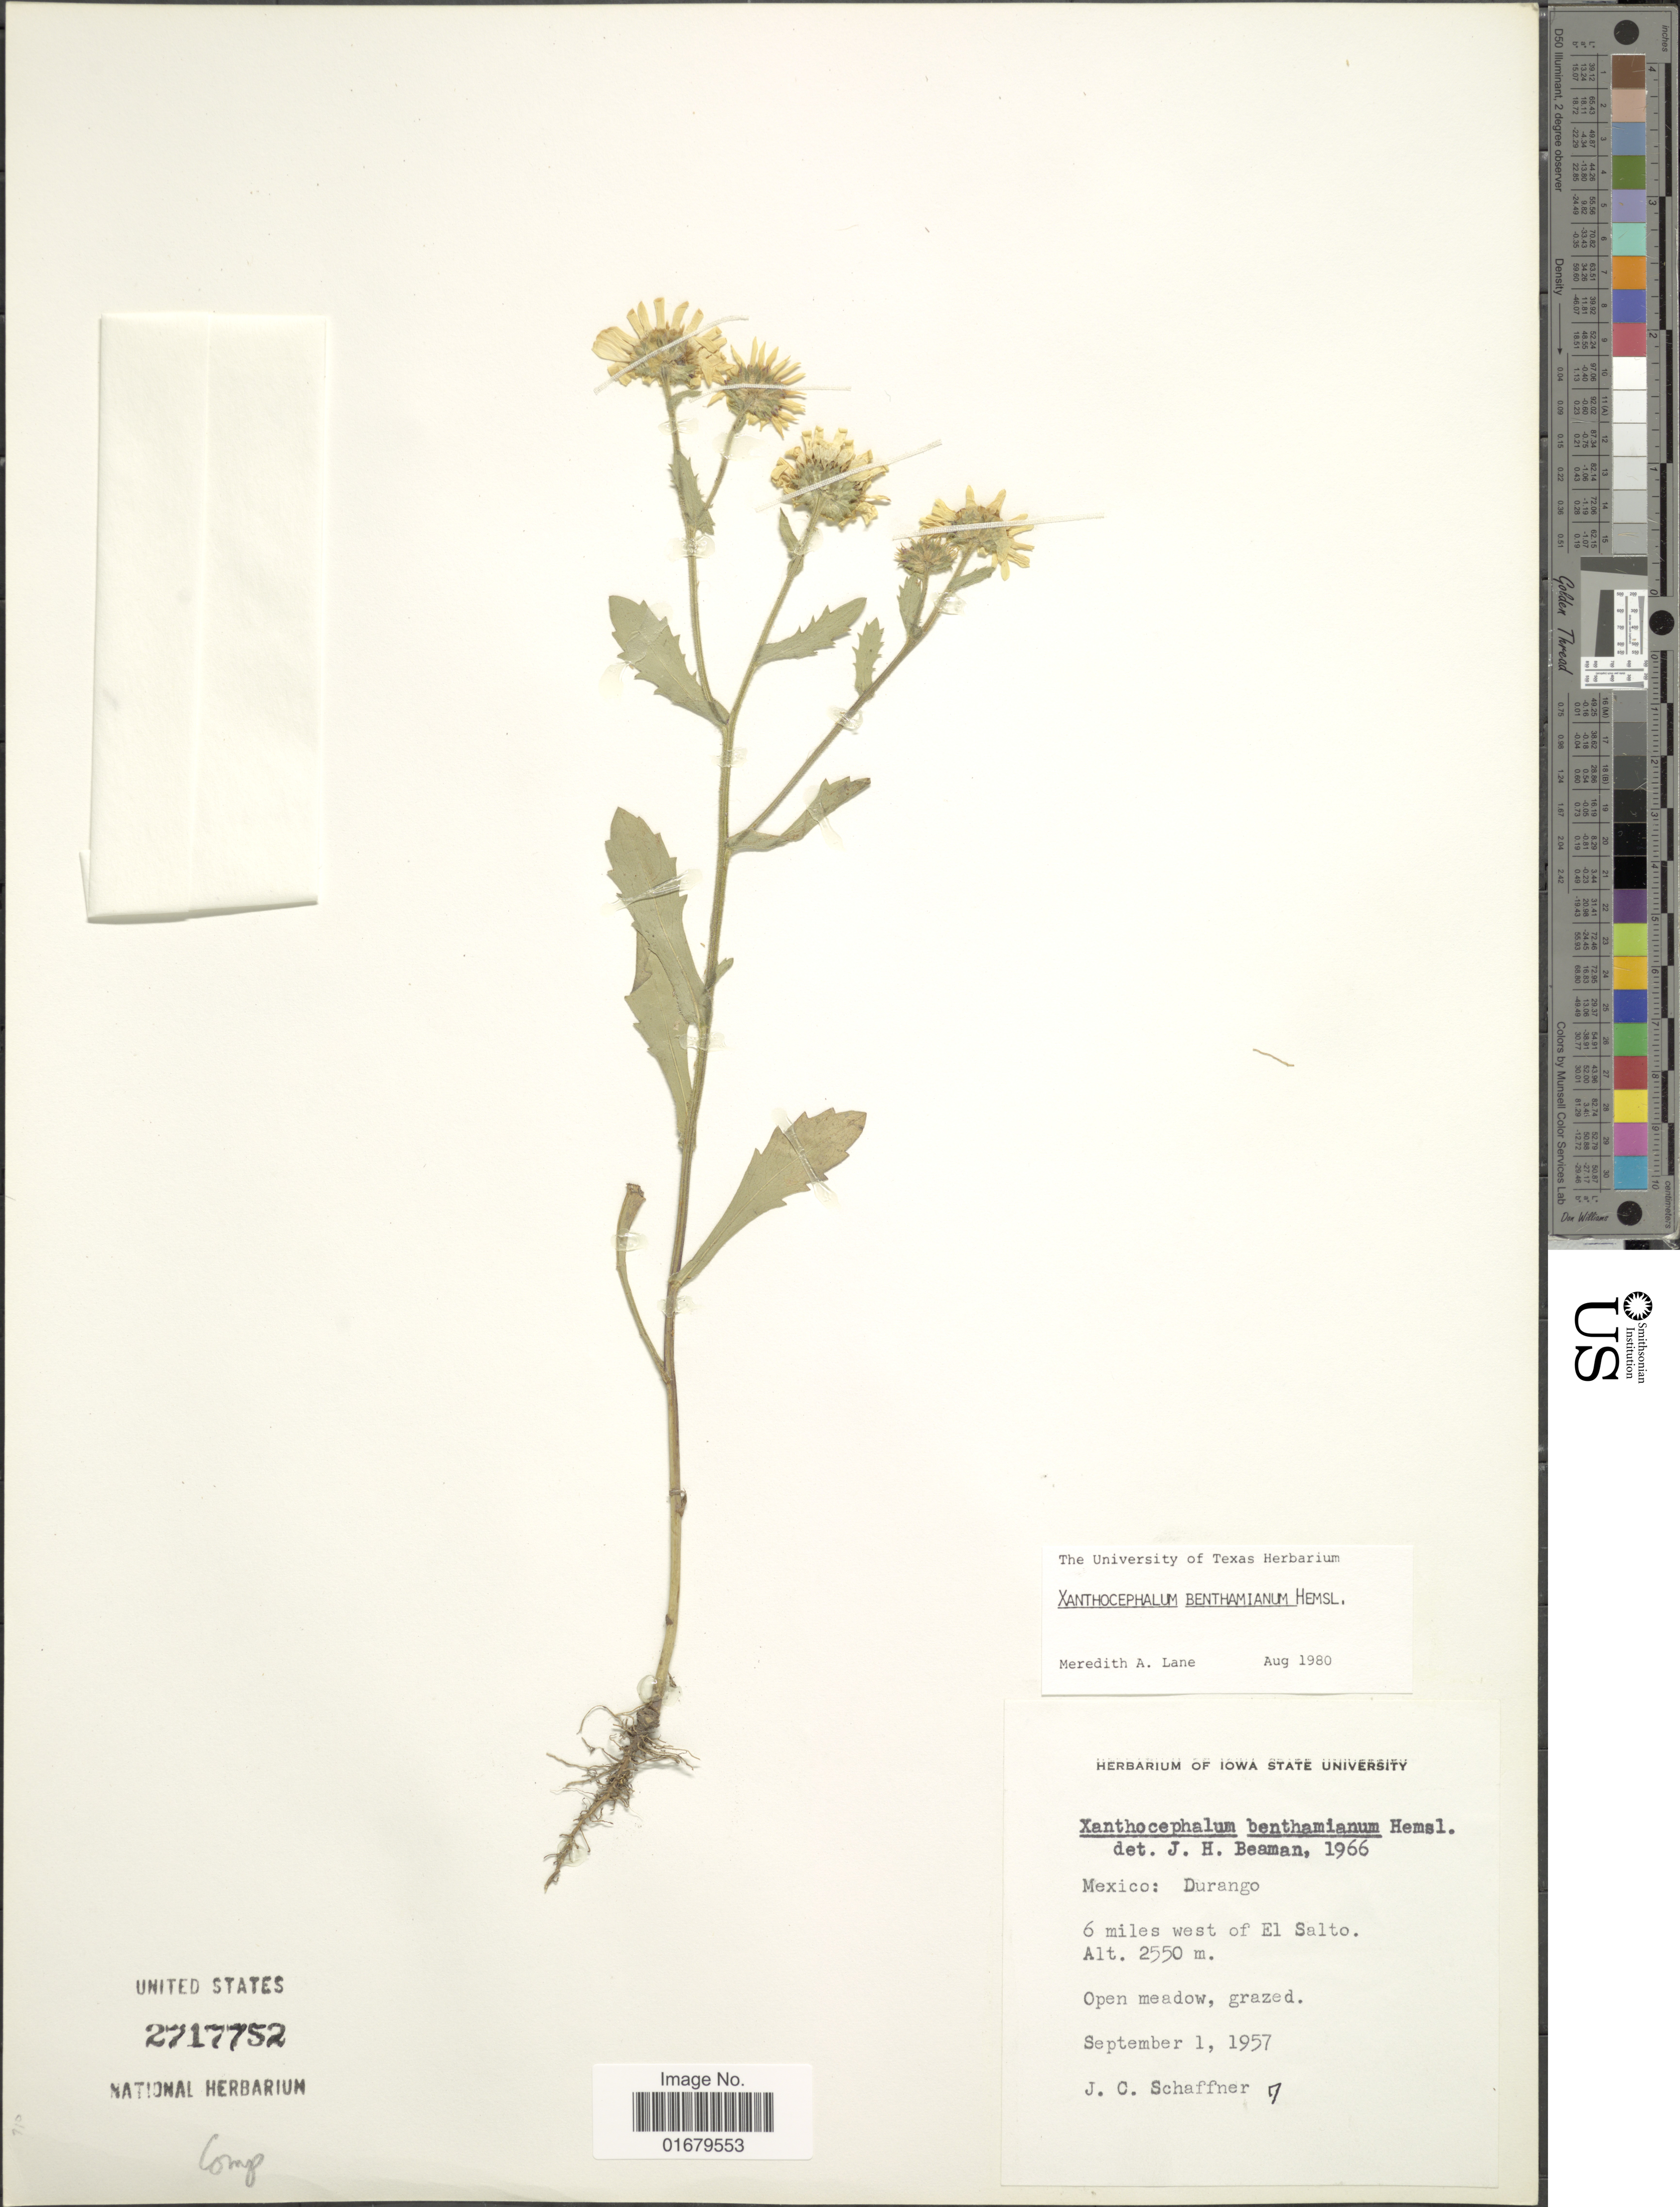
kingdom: Plantae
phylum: Tracheophyta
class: Magnoliopsida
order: Asterales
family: Asteraceae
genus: Xanthocephalum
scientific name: Xanthocephalum benthamianum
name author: Hemsl.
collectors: J. Schaffner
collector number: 7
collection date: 1957-09-01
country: Mexico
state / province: Durango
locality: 6 miles west of El Salto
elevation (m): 2550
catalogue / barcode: US 2717752